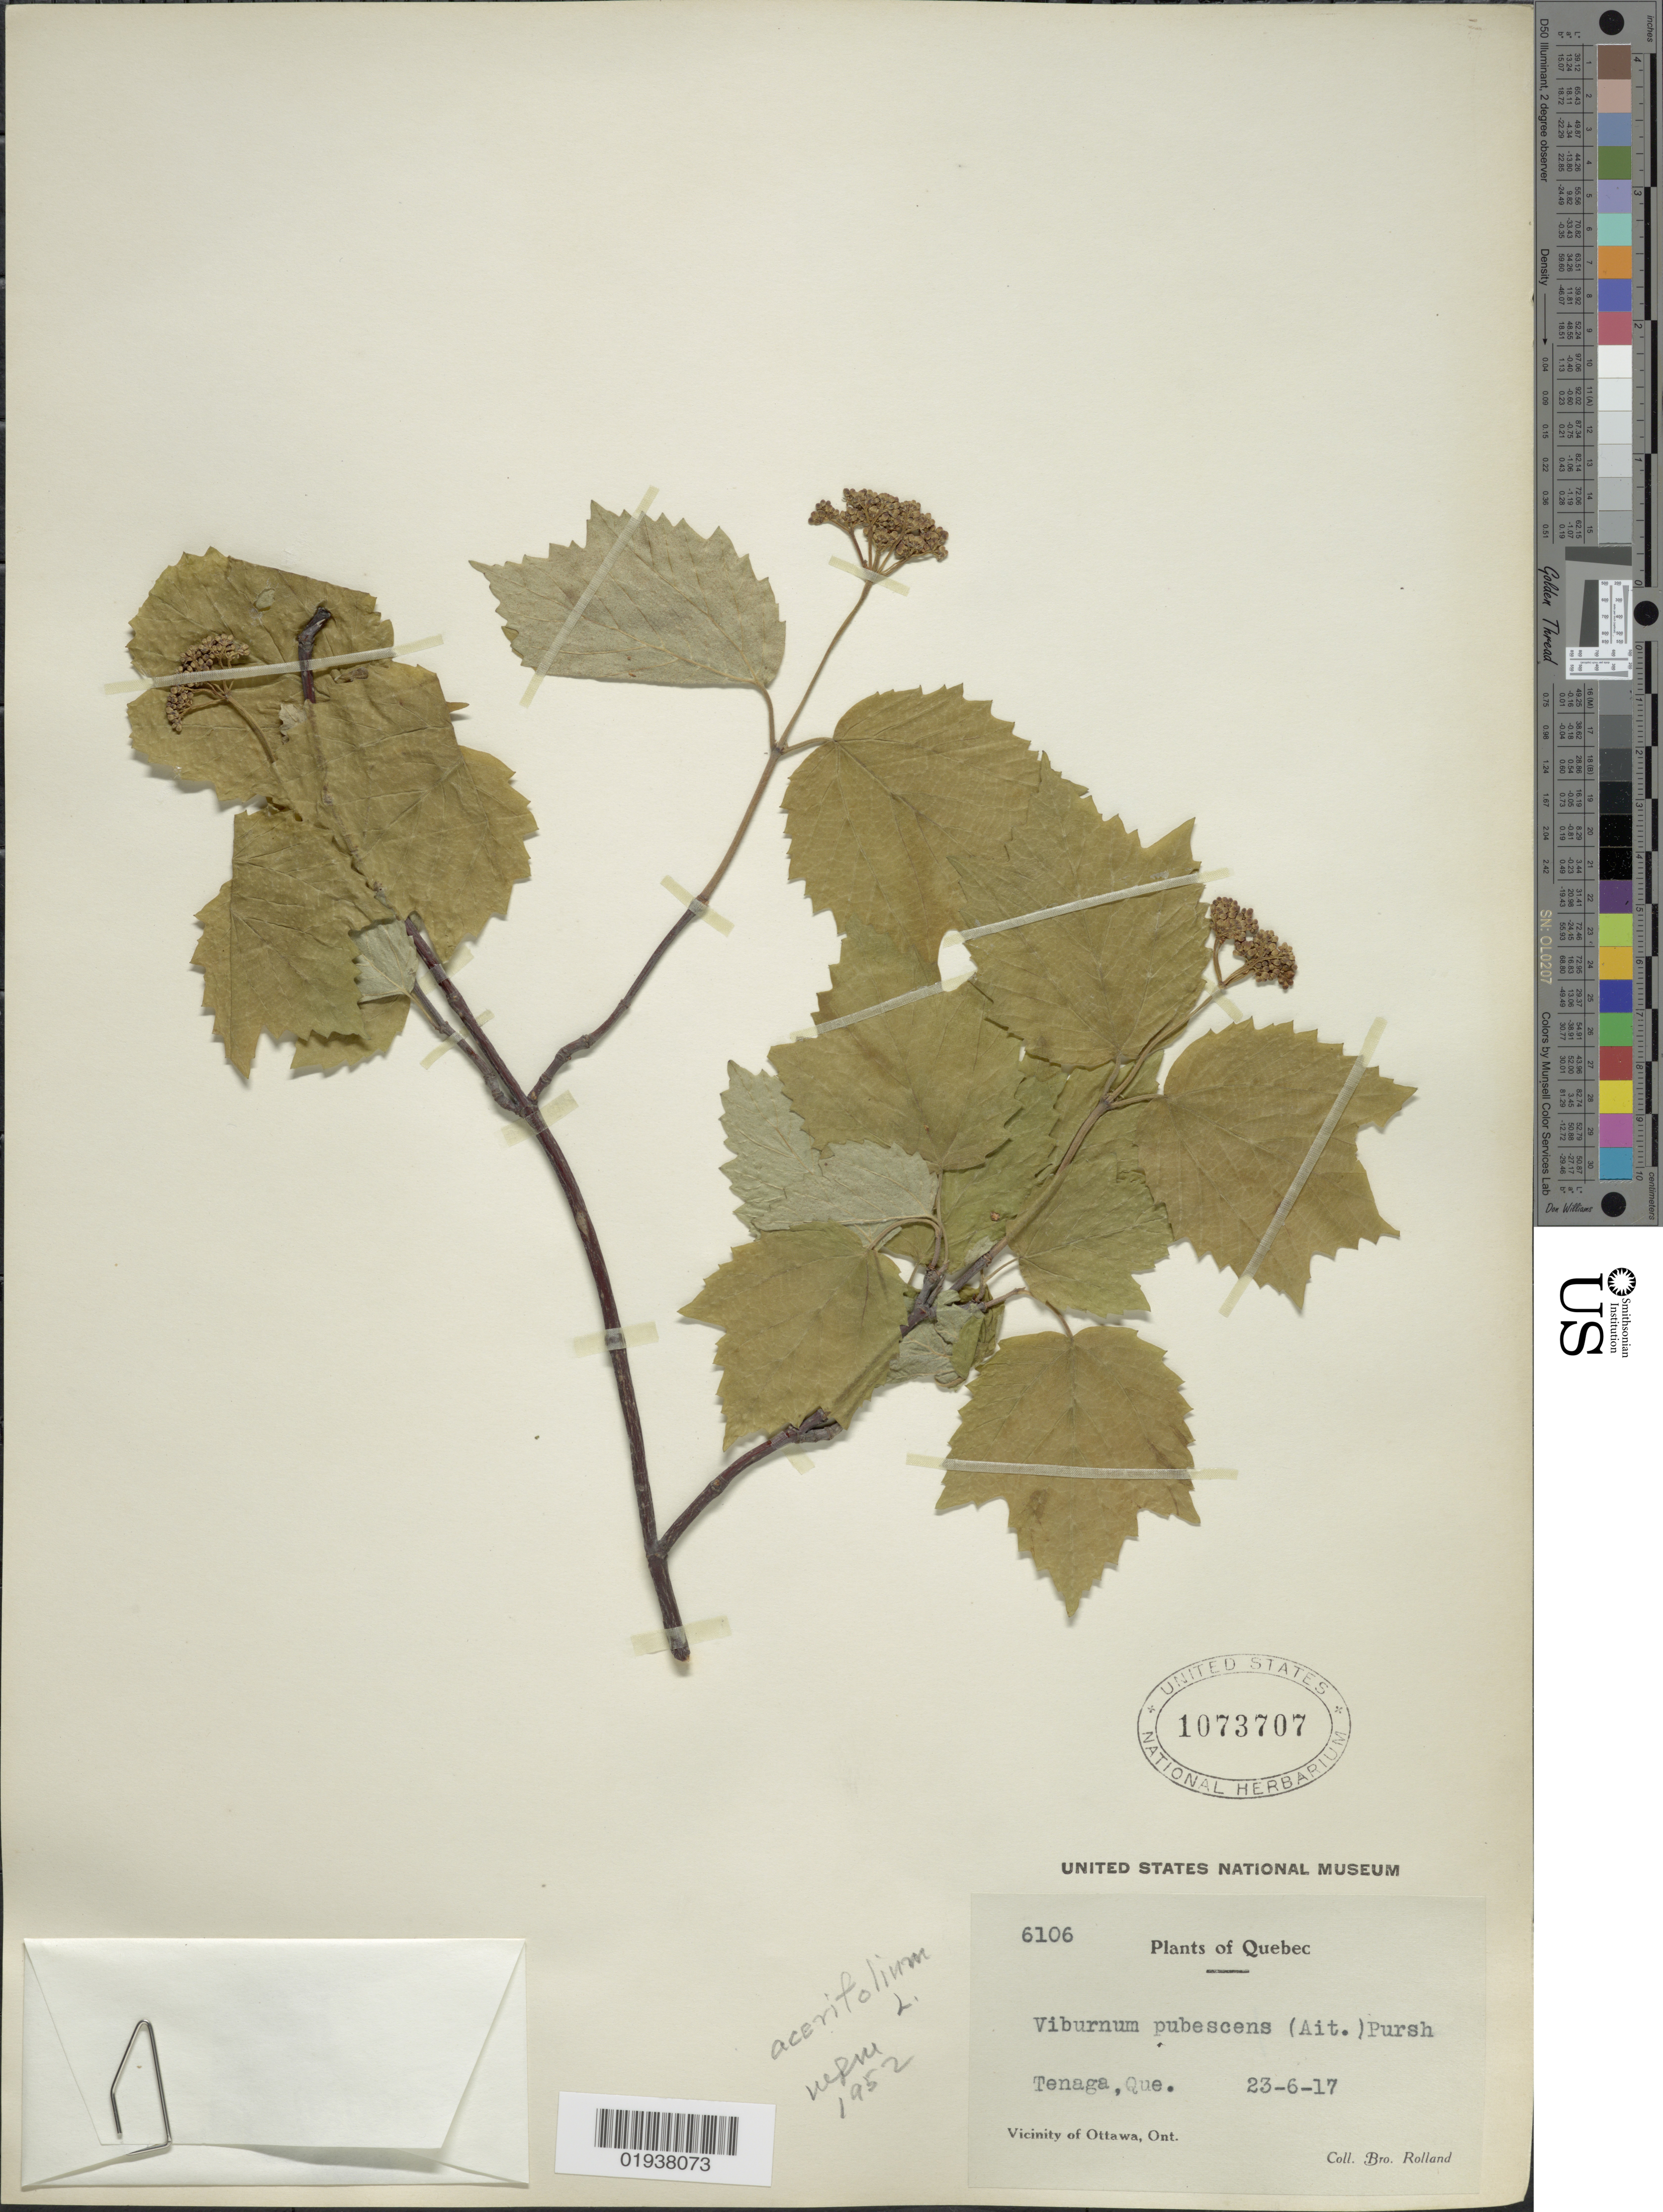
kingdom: Plantae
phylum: Tracheophyta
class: Magnoliopsida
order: Dipsacales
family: Viburnaceae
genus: Viburnum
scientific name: Viburnum acerifolium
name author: L.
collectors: B. Rolland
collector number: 6106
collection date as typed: Transcribed d/m/y: 23/6/17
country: Canada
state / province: Quebec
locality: Tenaga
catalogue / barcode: US 1073707